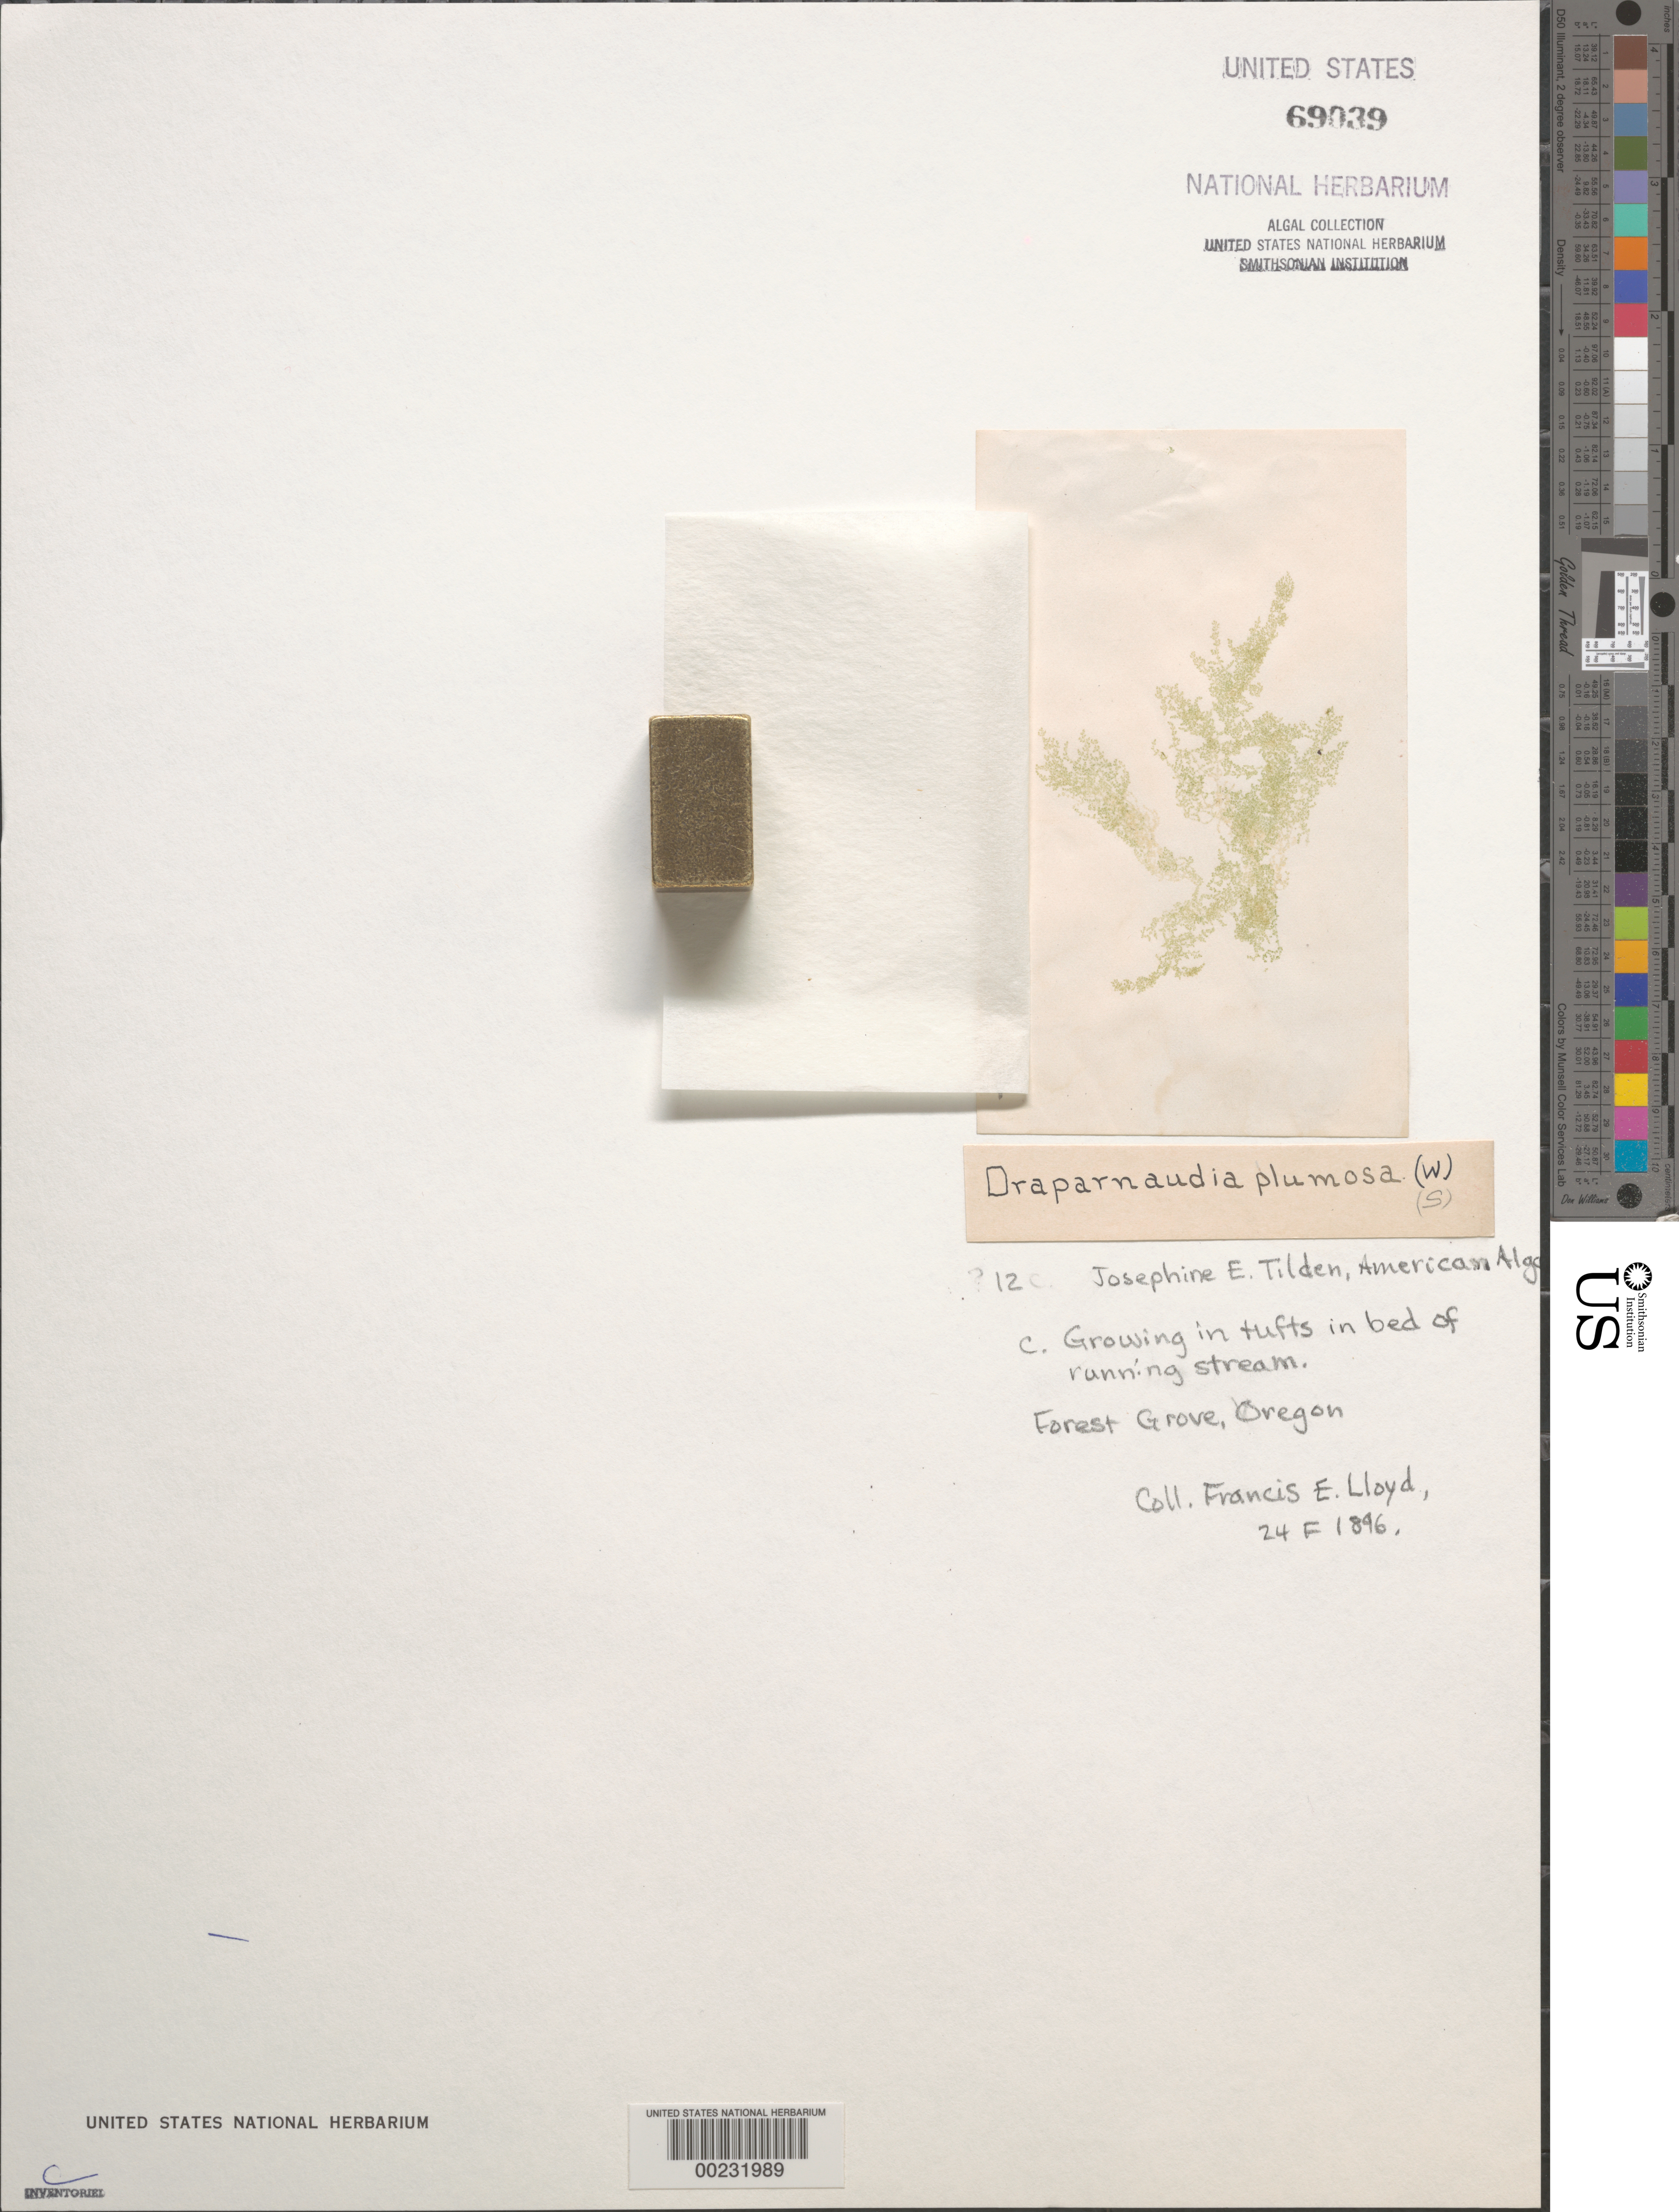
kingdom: Plantae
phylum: Chlorophyta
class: Chlorophyceae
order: Chaetophorales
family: Chaetophoraceae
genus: Draparnaldia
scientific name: Draparnaldia mutabilis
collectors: F. E. Lloyd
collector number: JET 12c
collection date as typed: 24 Feb 1896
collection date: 1896-02-24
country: United States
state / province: Oregon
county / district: Washington County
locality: Forest Grove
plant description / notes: Tilden, American Algae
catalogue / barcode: US 69039